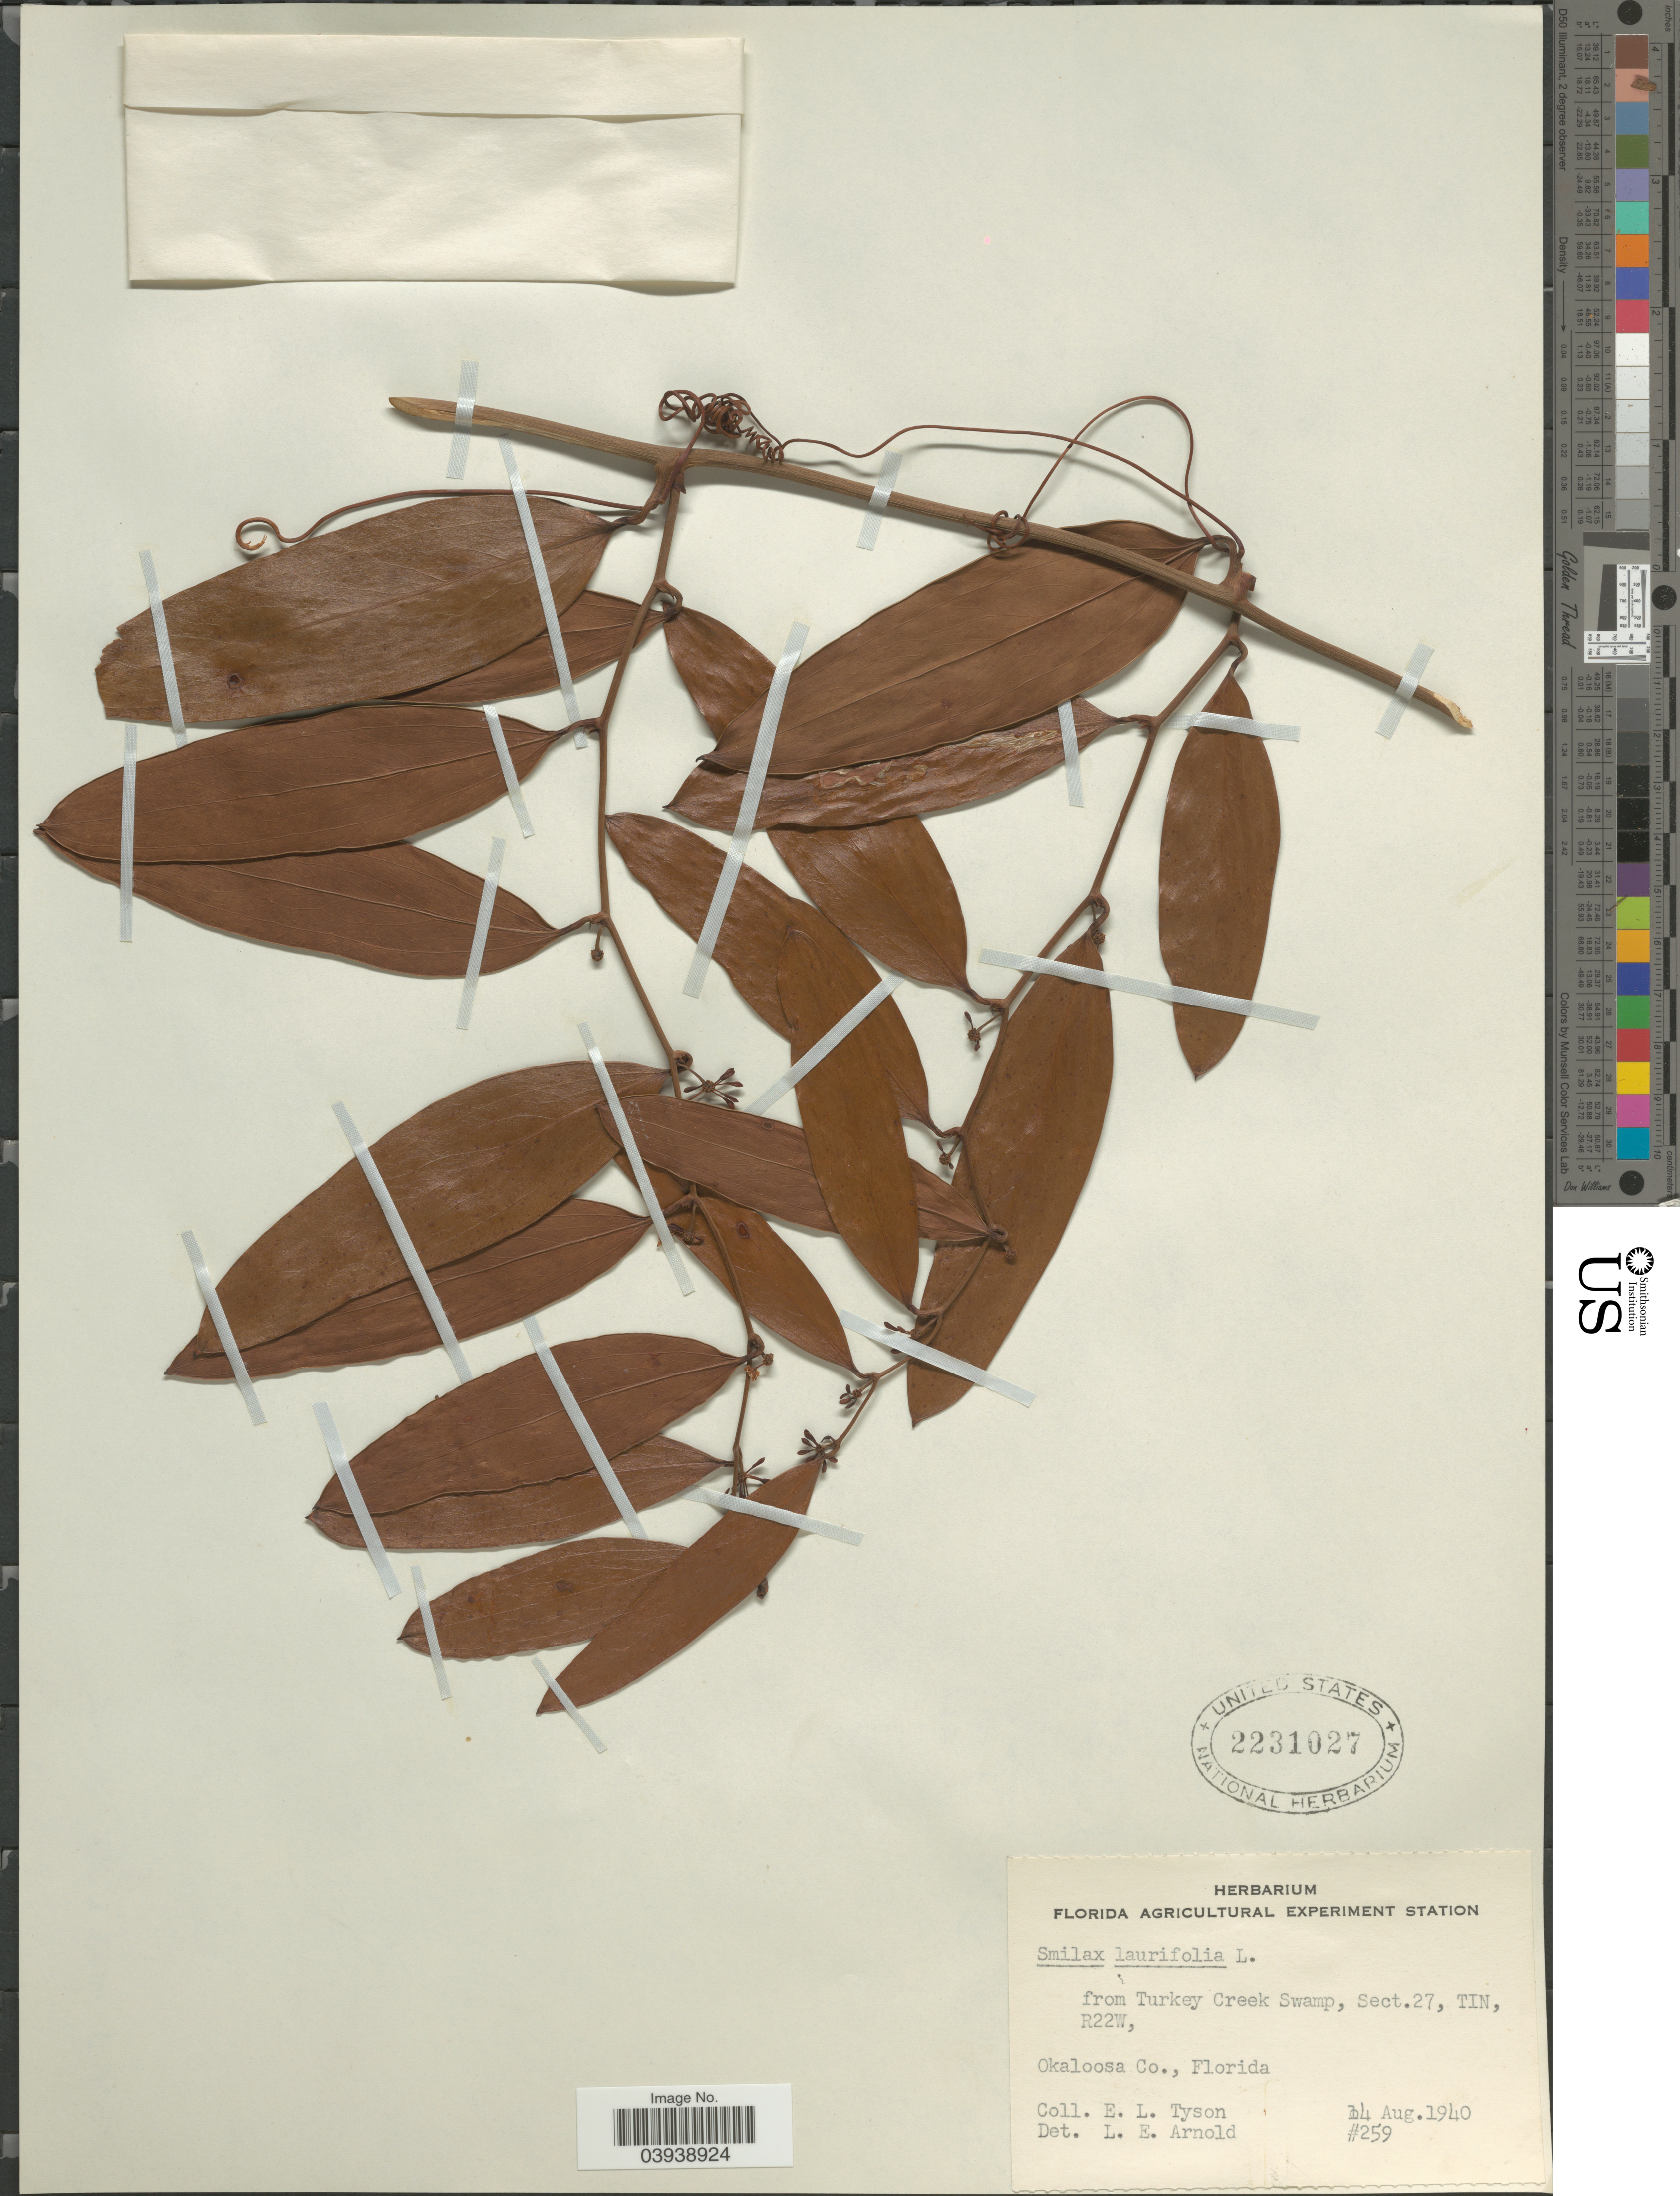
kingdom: Plantae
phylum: Tracheophyta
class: Liliopsida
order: Liliales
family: Smilacaceae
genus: Smilax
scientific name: Smilax laurifolia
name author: L.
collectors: E. L. Tyson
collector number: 259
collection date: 1940-08-14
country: United States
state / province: Florida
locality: From Turkey Creek Swamp, Sect. 27, T1N, R22W. Okaloosa Co.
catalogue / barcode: US 2231027